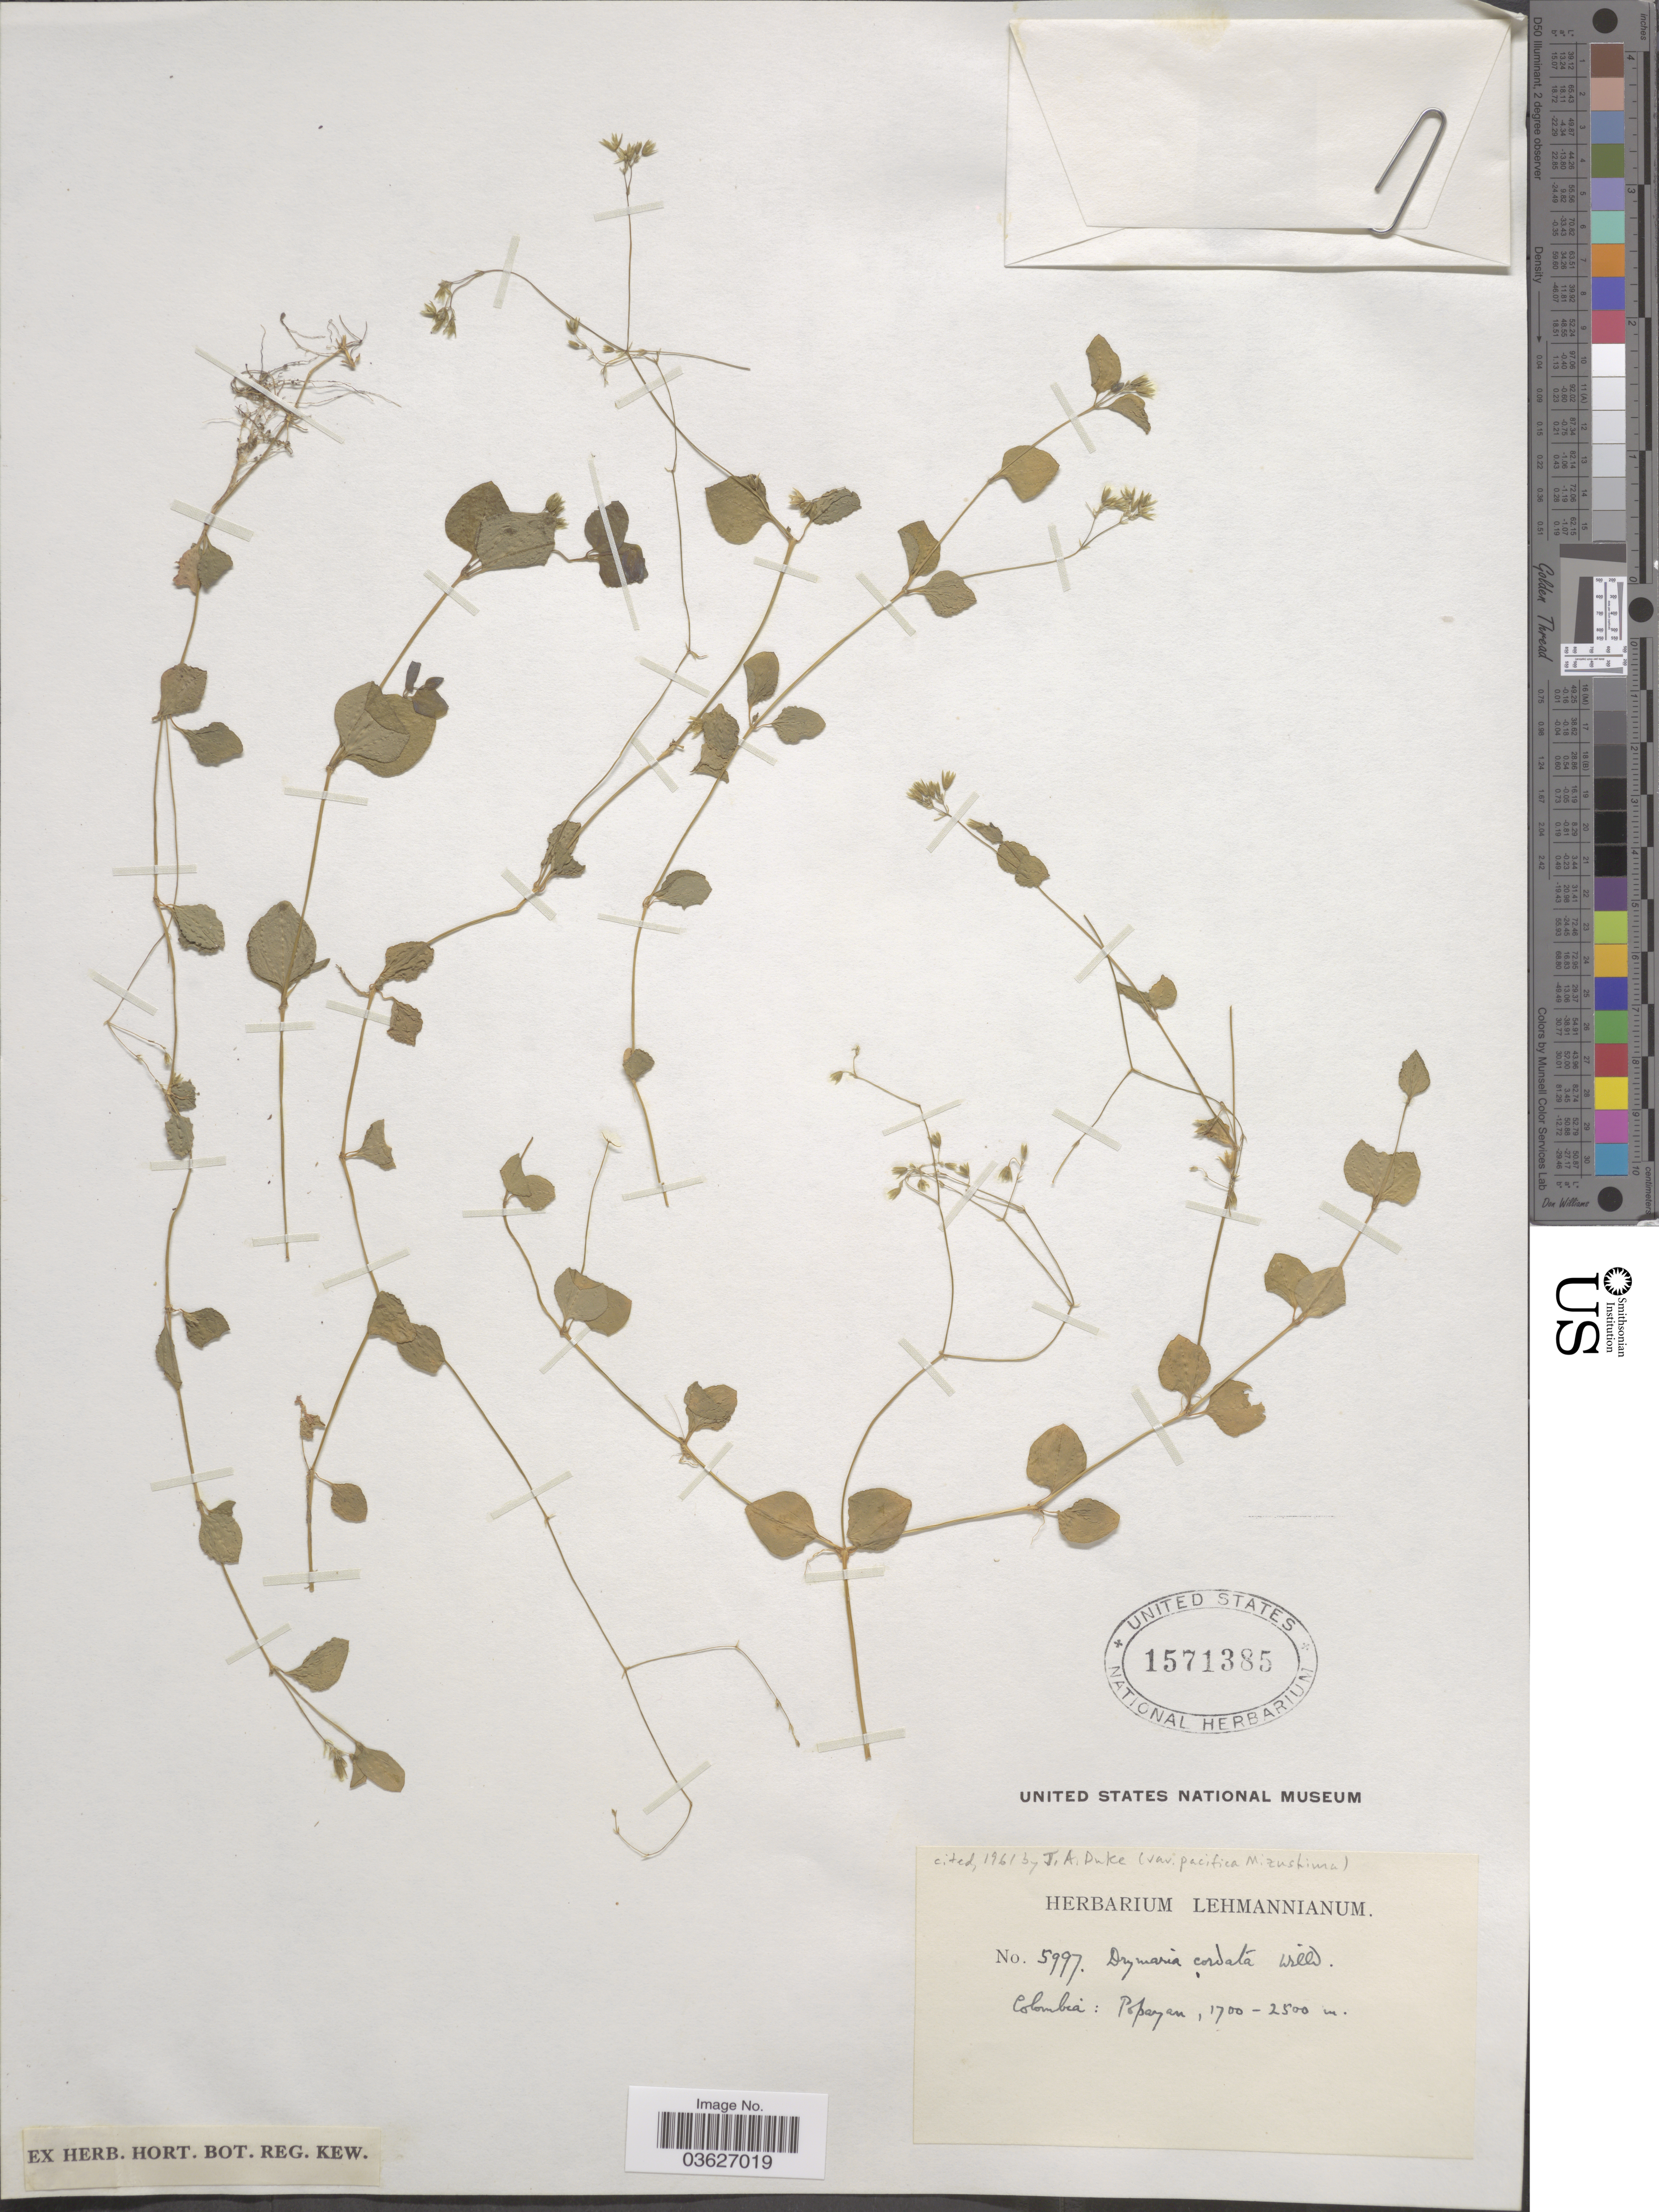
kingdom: Plantae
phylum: Tracheophyta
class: Magnoliopsida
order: Caryophyllales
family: Caryophyllaceae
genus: Drymaria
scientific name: Drymaria cordata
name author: (L.) Willd. ex Schult.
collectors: ex herb. Lehmannianum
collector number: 5997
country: Colombia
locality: Popayan.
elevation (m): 1700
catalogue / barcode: US 1571385